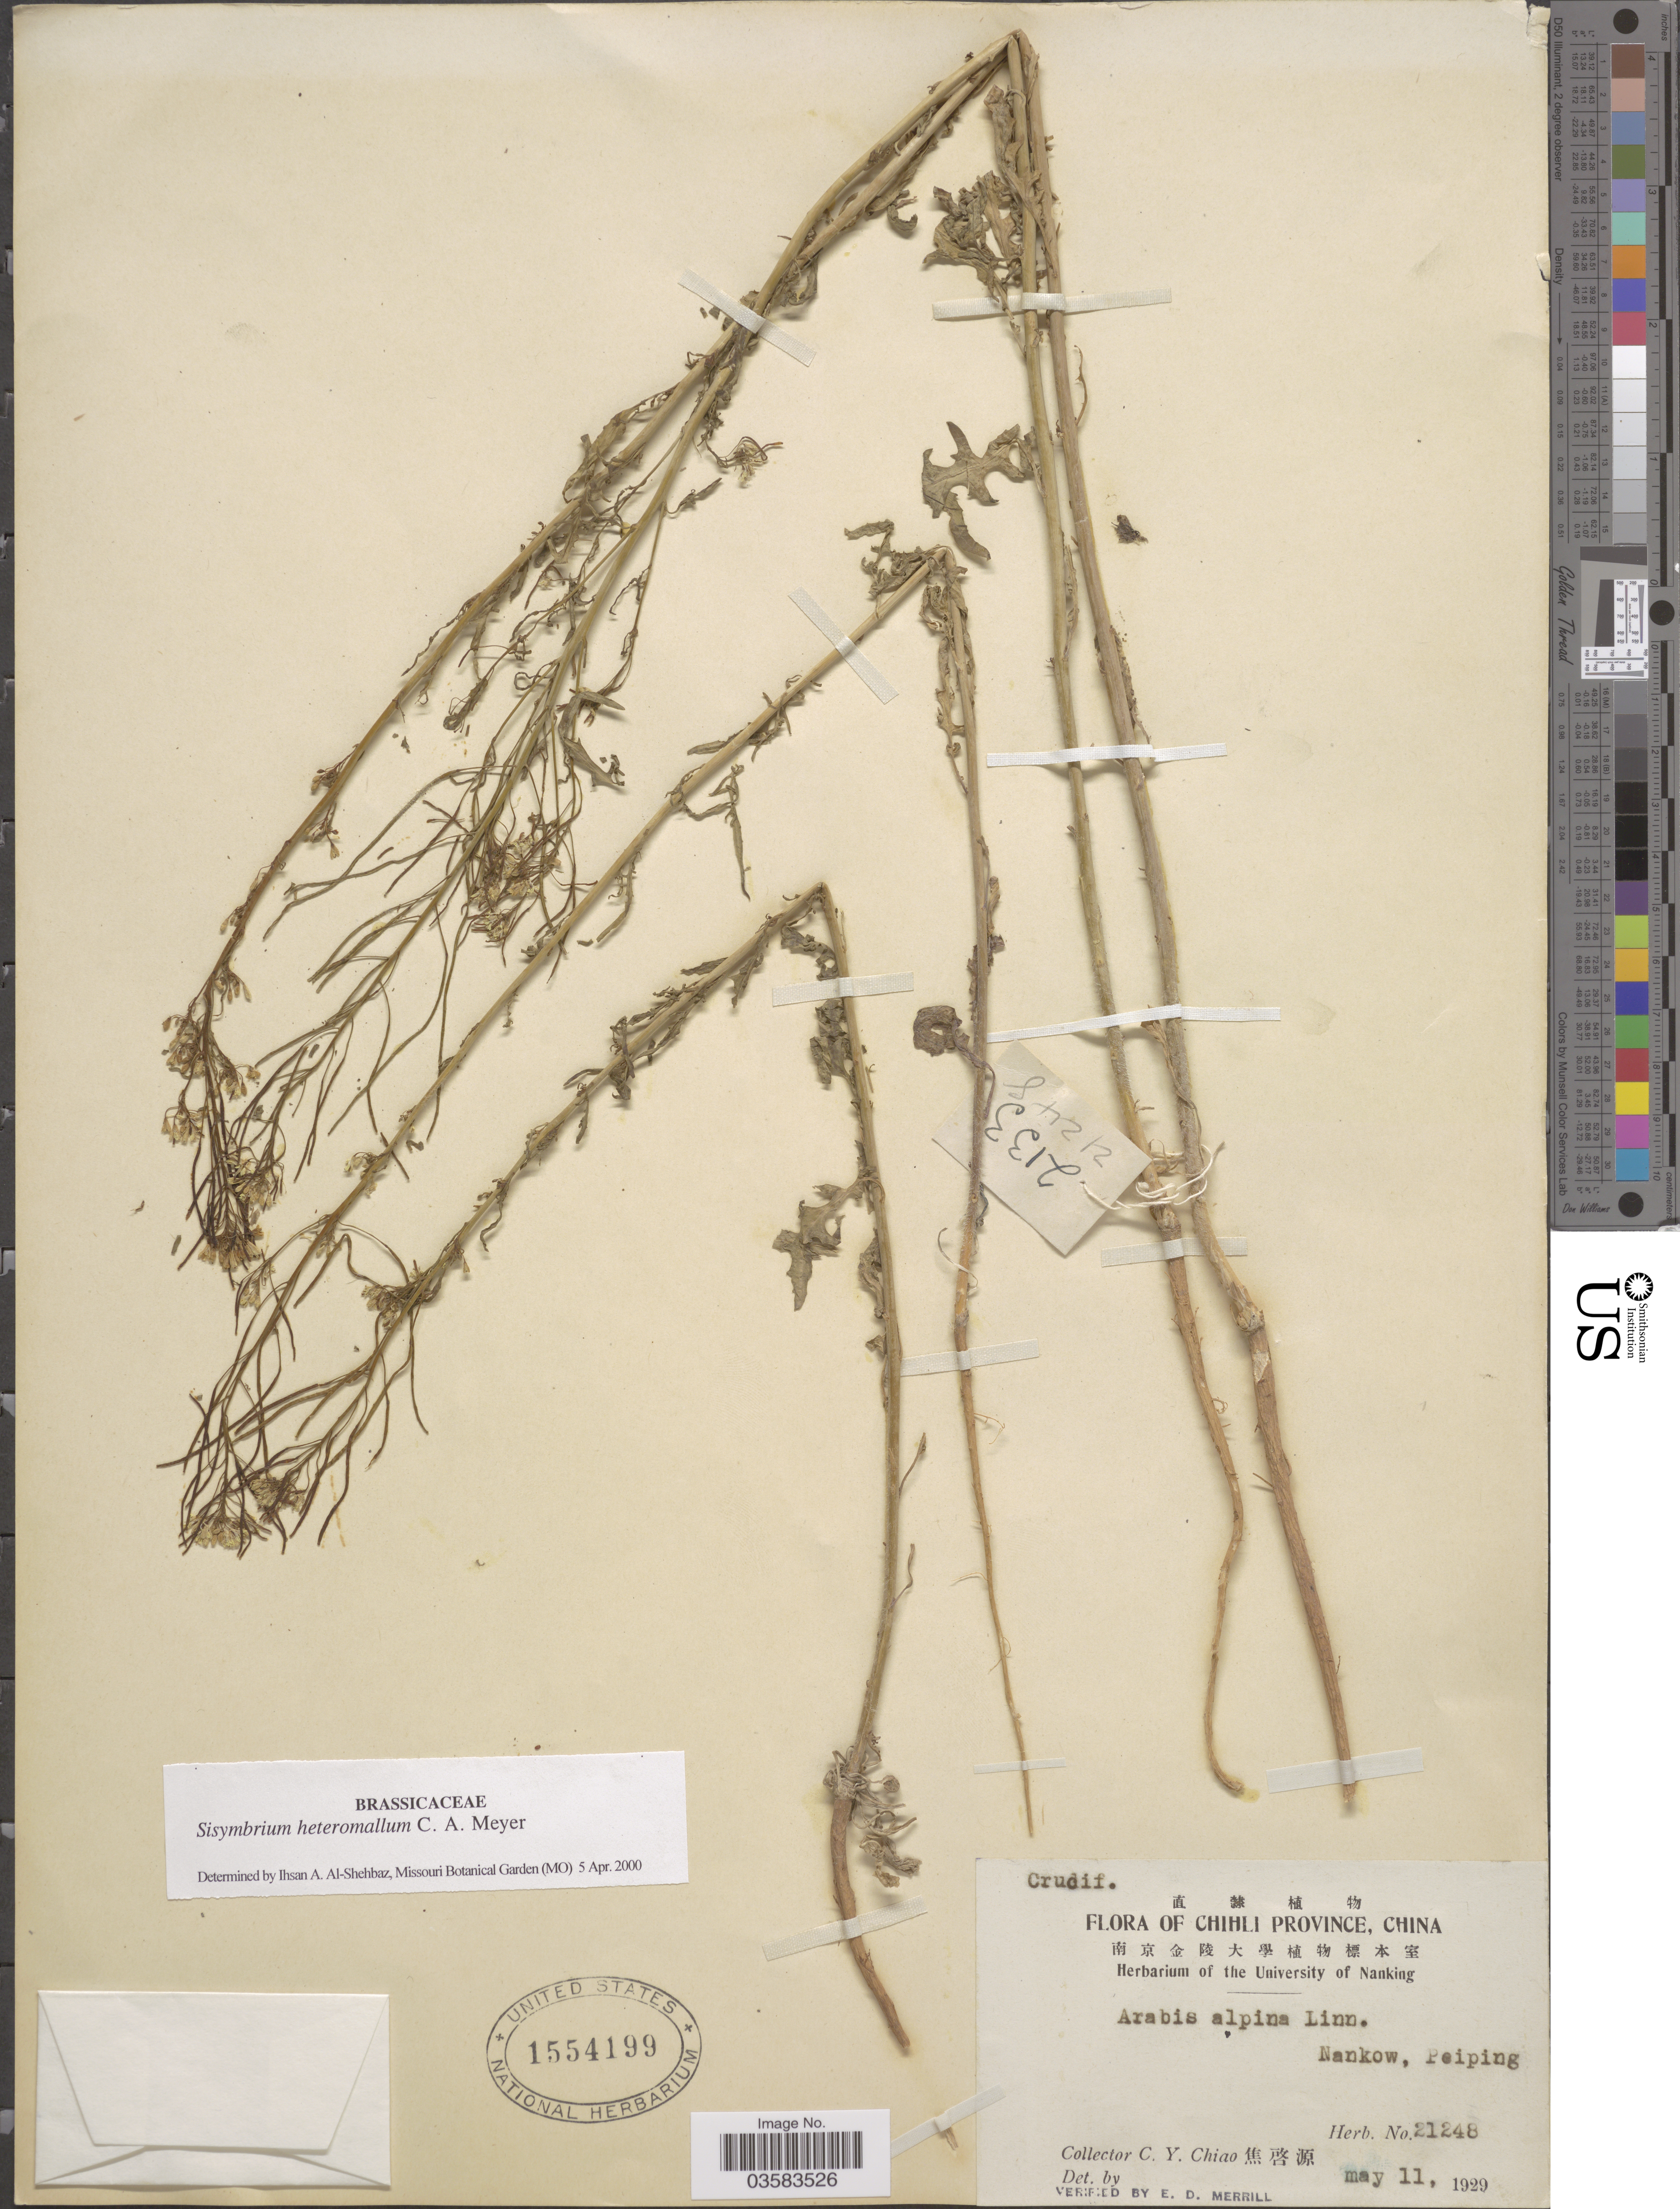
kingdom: Plantae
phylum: Tracheophyta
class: Magnoliopsida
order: Brassicales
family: Brassicaceae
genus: Sisymbrium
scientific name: Sisymbrium heteromallum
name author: C.A. Mey.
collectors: C. Y. Chiao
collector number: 21248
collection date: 1929-05-11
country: China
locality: Chihli Province, Nankow, Peiping.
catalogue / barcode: US 1554199